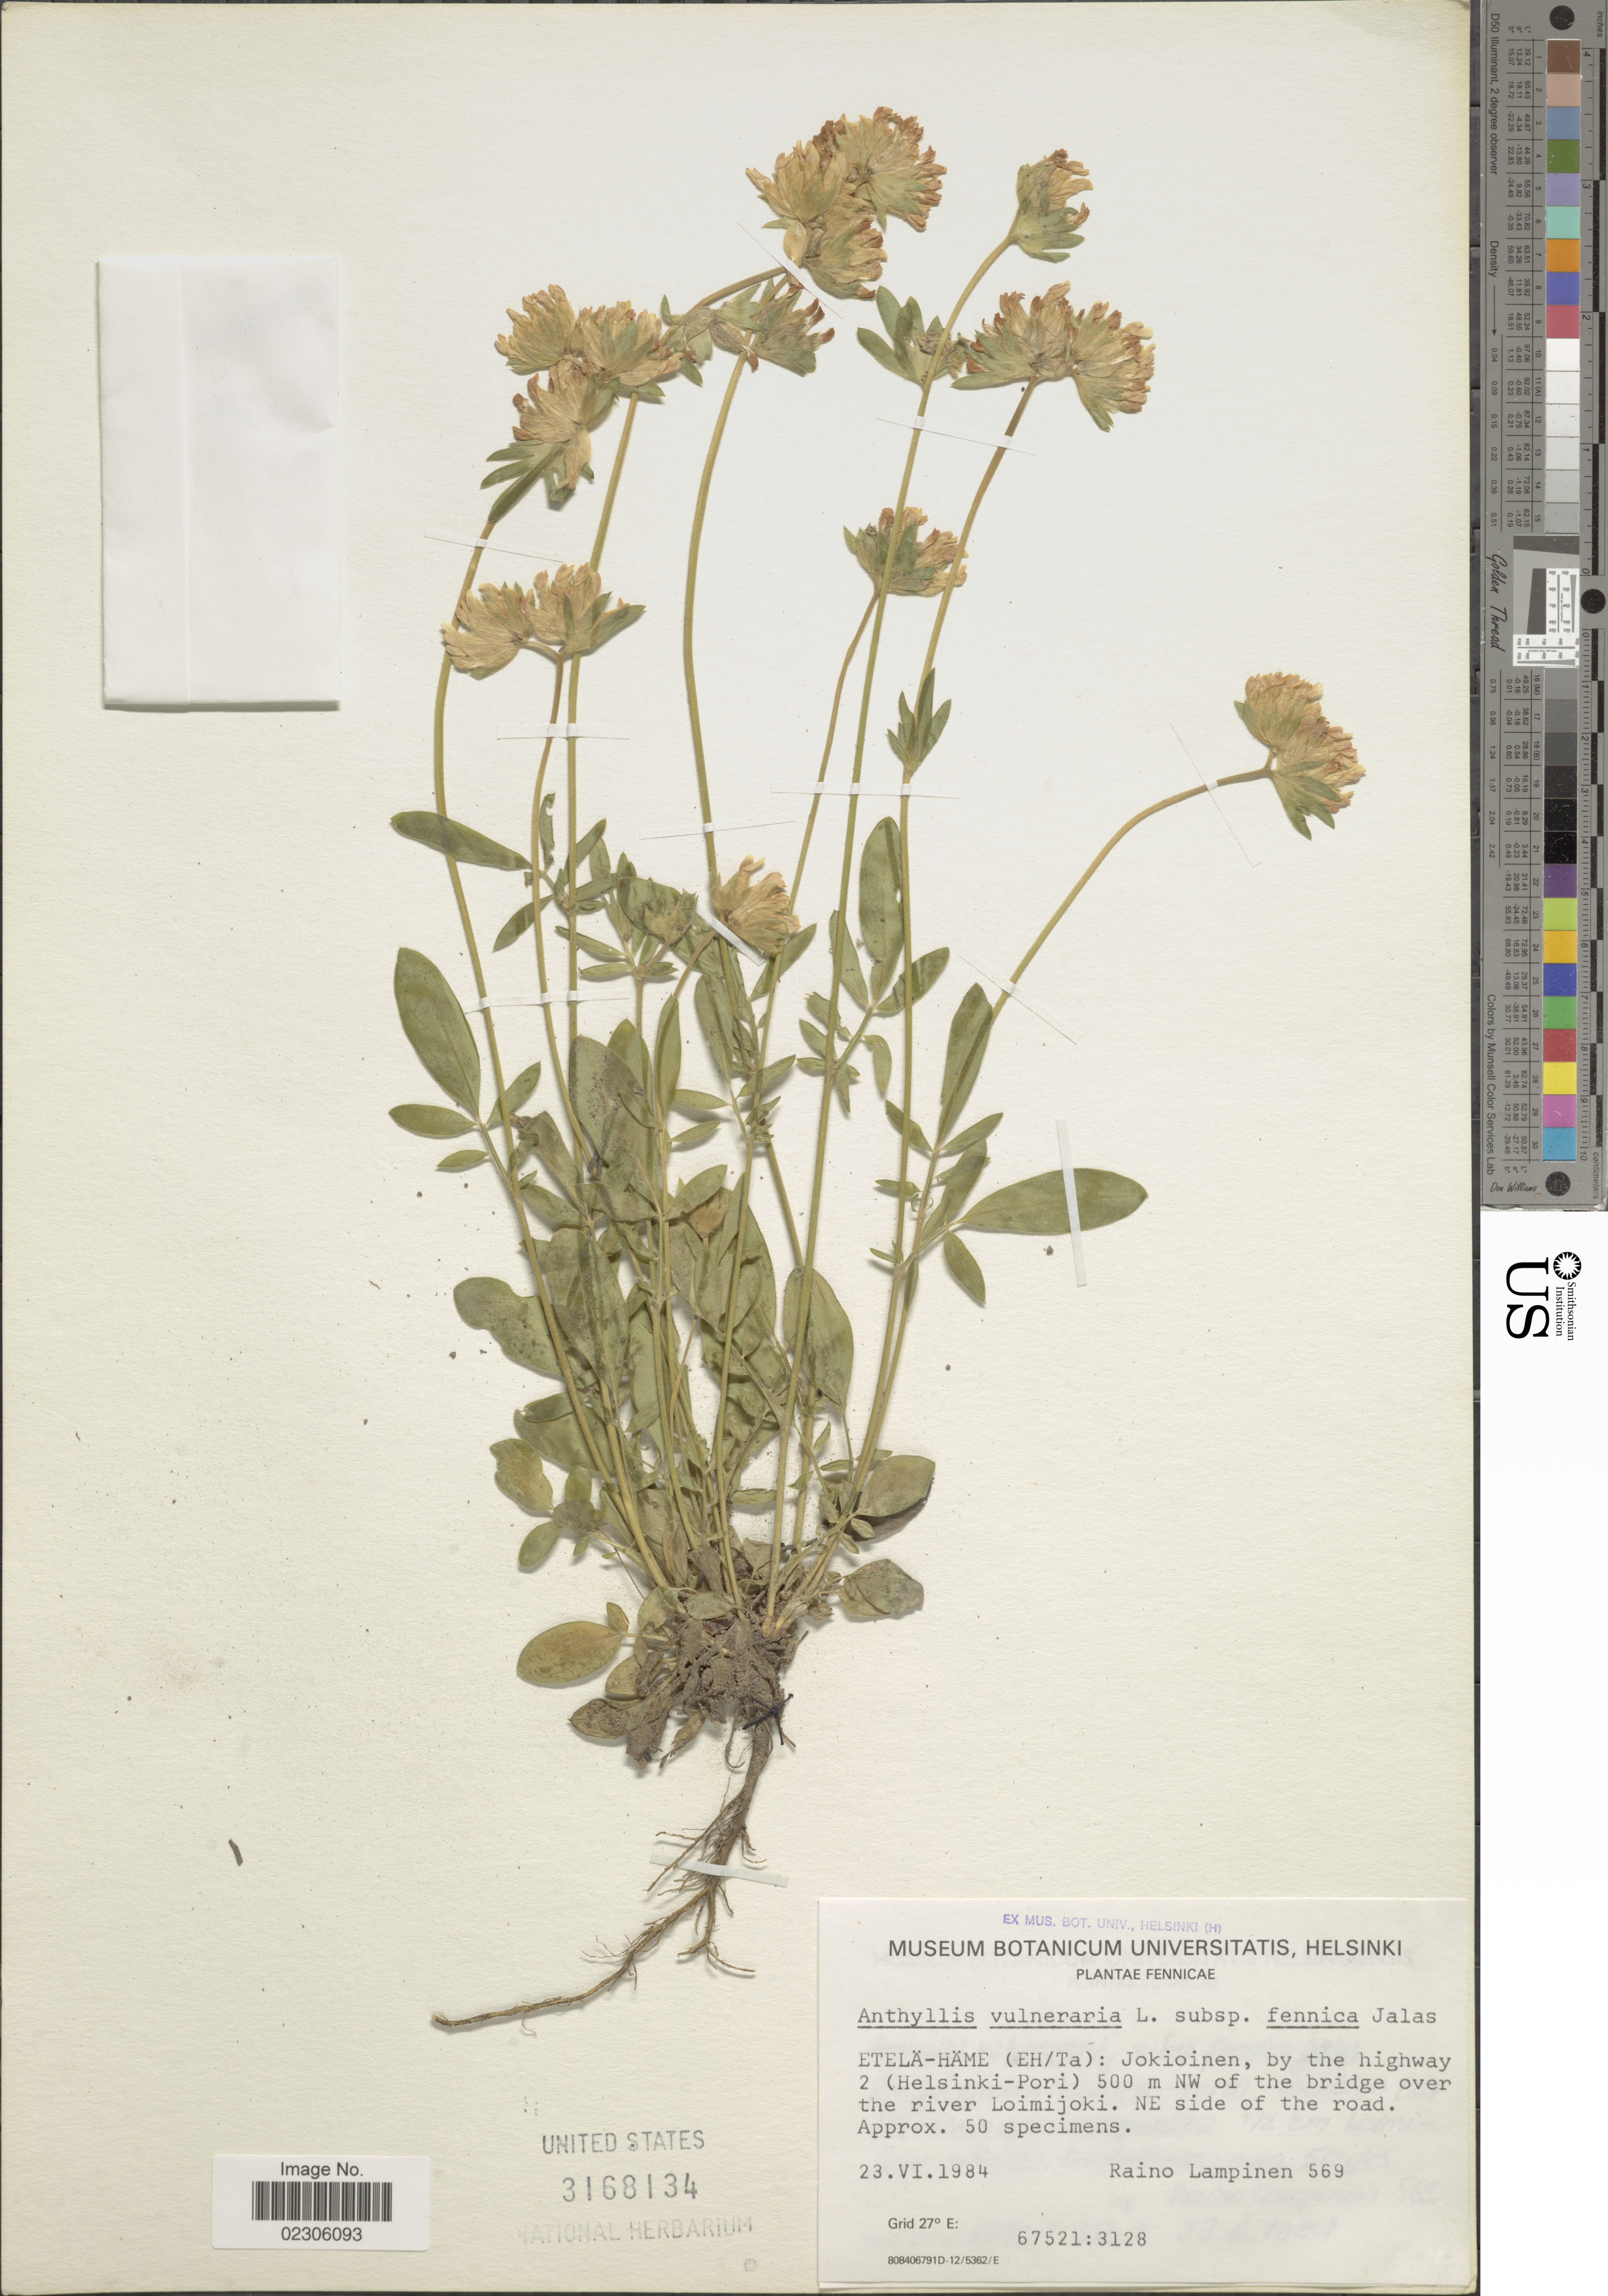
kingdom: Plantae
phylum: Tracheophyta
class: Magnoliopsida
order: Fabales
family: Fabaceae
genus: Anthyllis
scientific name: Anthyllis vulneraria subsp. fennica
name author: (Jalas) Cullen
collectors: R. Lampinen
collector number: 569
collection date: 1984-06-23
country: Finland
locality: Fennicae, Etela-Hame (Eh/Ta), Jokioinen, by the highway 2 (Helsinki-Pori), NW of the bridge over the river Loimijoki, NE side of the road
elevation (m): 500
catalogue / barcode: US 3168134